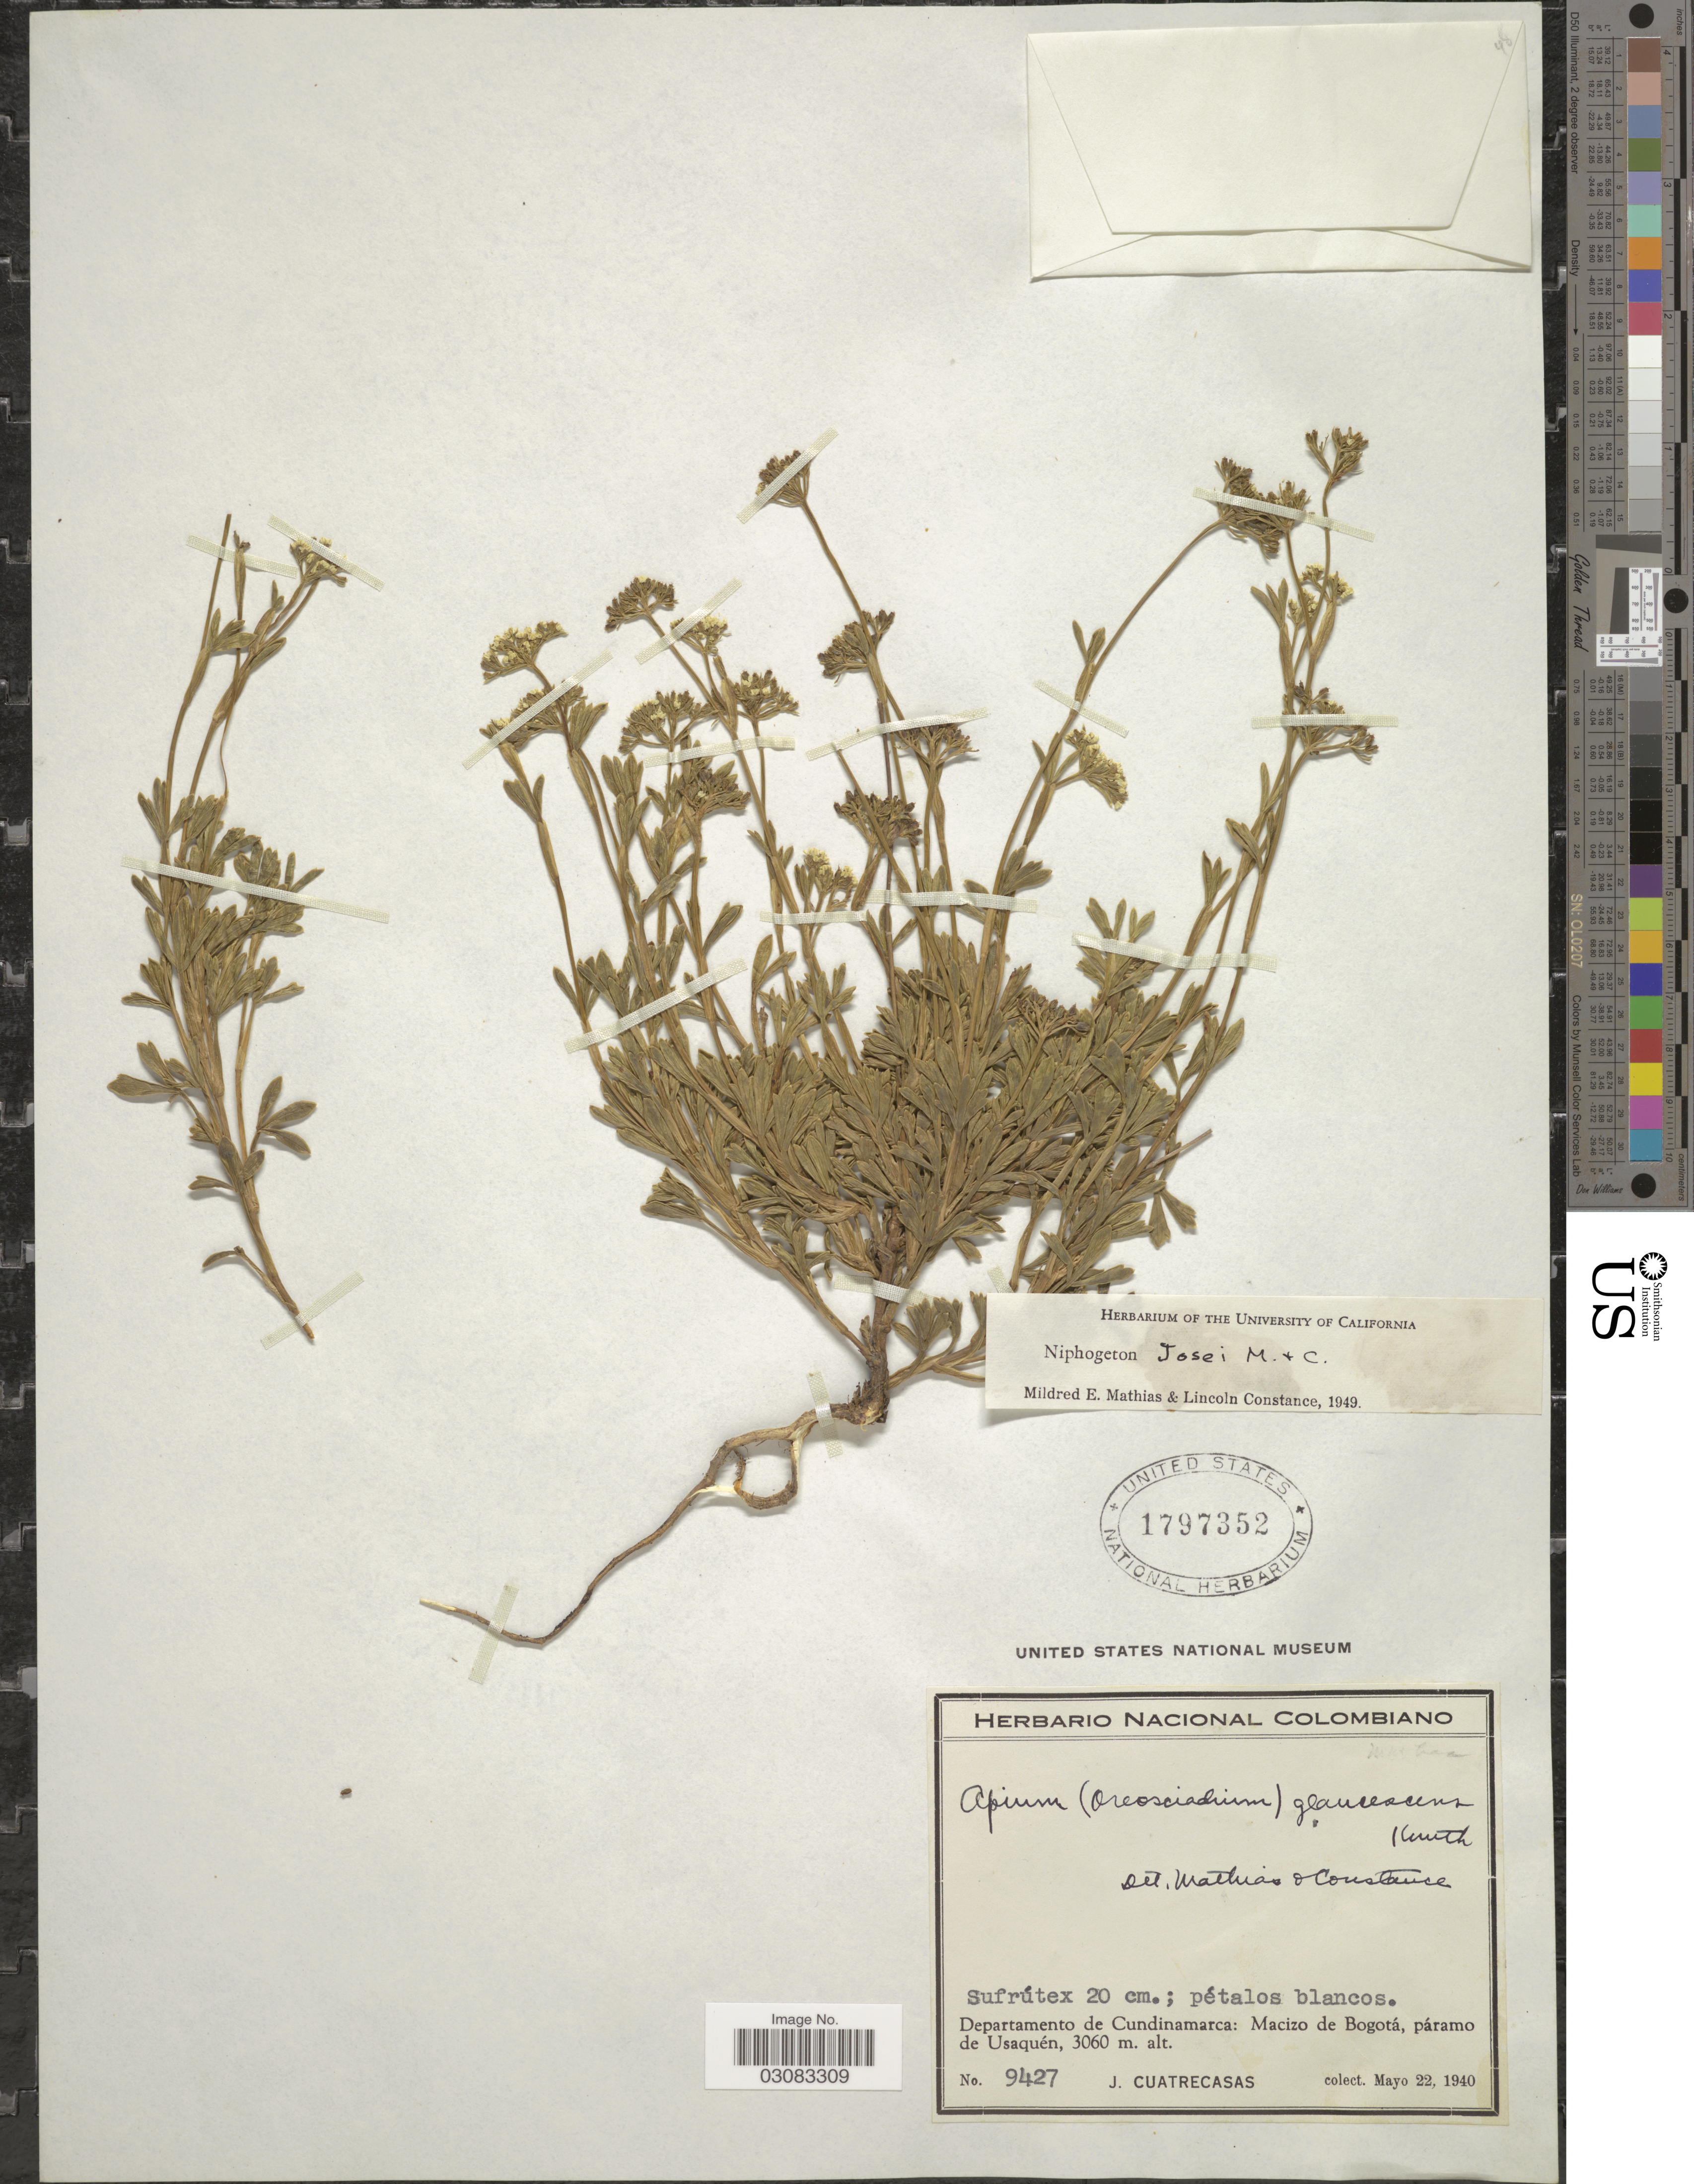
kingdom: Plantae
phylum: Tracheophyta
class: Magnoliopsida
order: Apiales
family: Apiaceae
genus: Niphogeton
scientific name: Niphogeton josei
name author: Mathias & Constance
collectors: J. Cuatrecasas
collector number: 9427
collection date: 1940-05-22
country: Colombia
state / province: Cundinamarca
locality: Departamento de Cundinamarca: Macizo de Bogotá, páramo de Usaquén.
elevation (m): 3060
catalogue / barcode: US 1797352